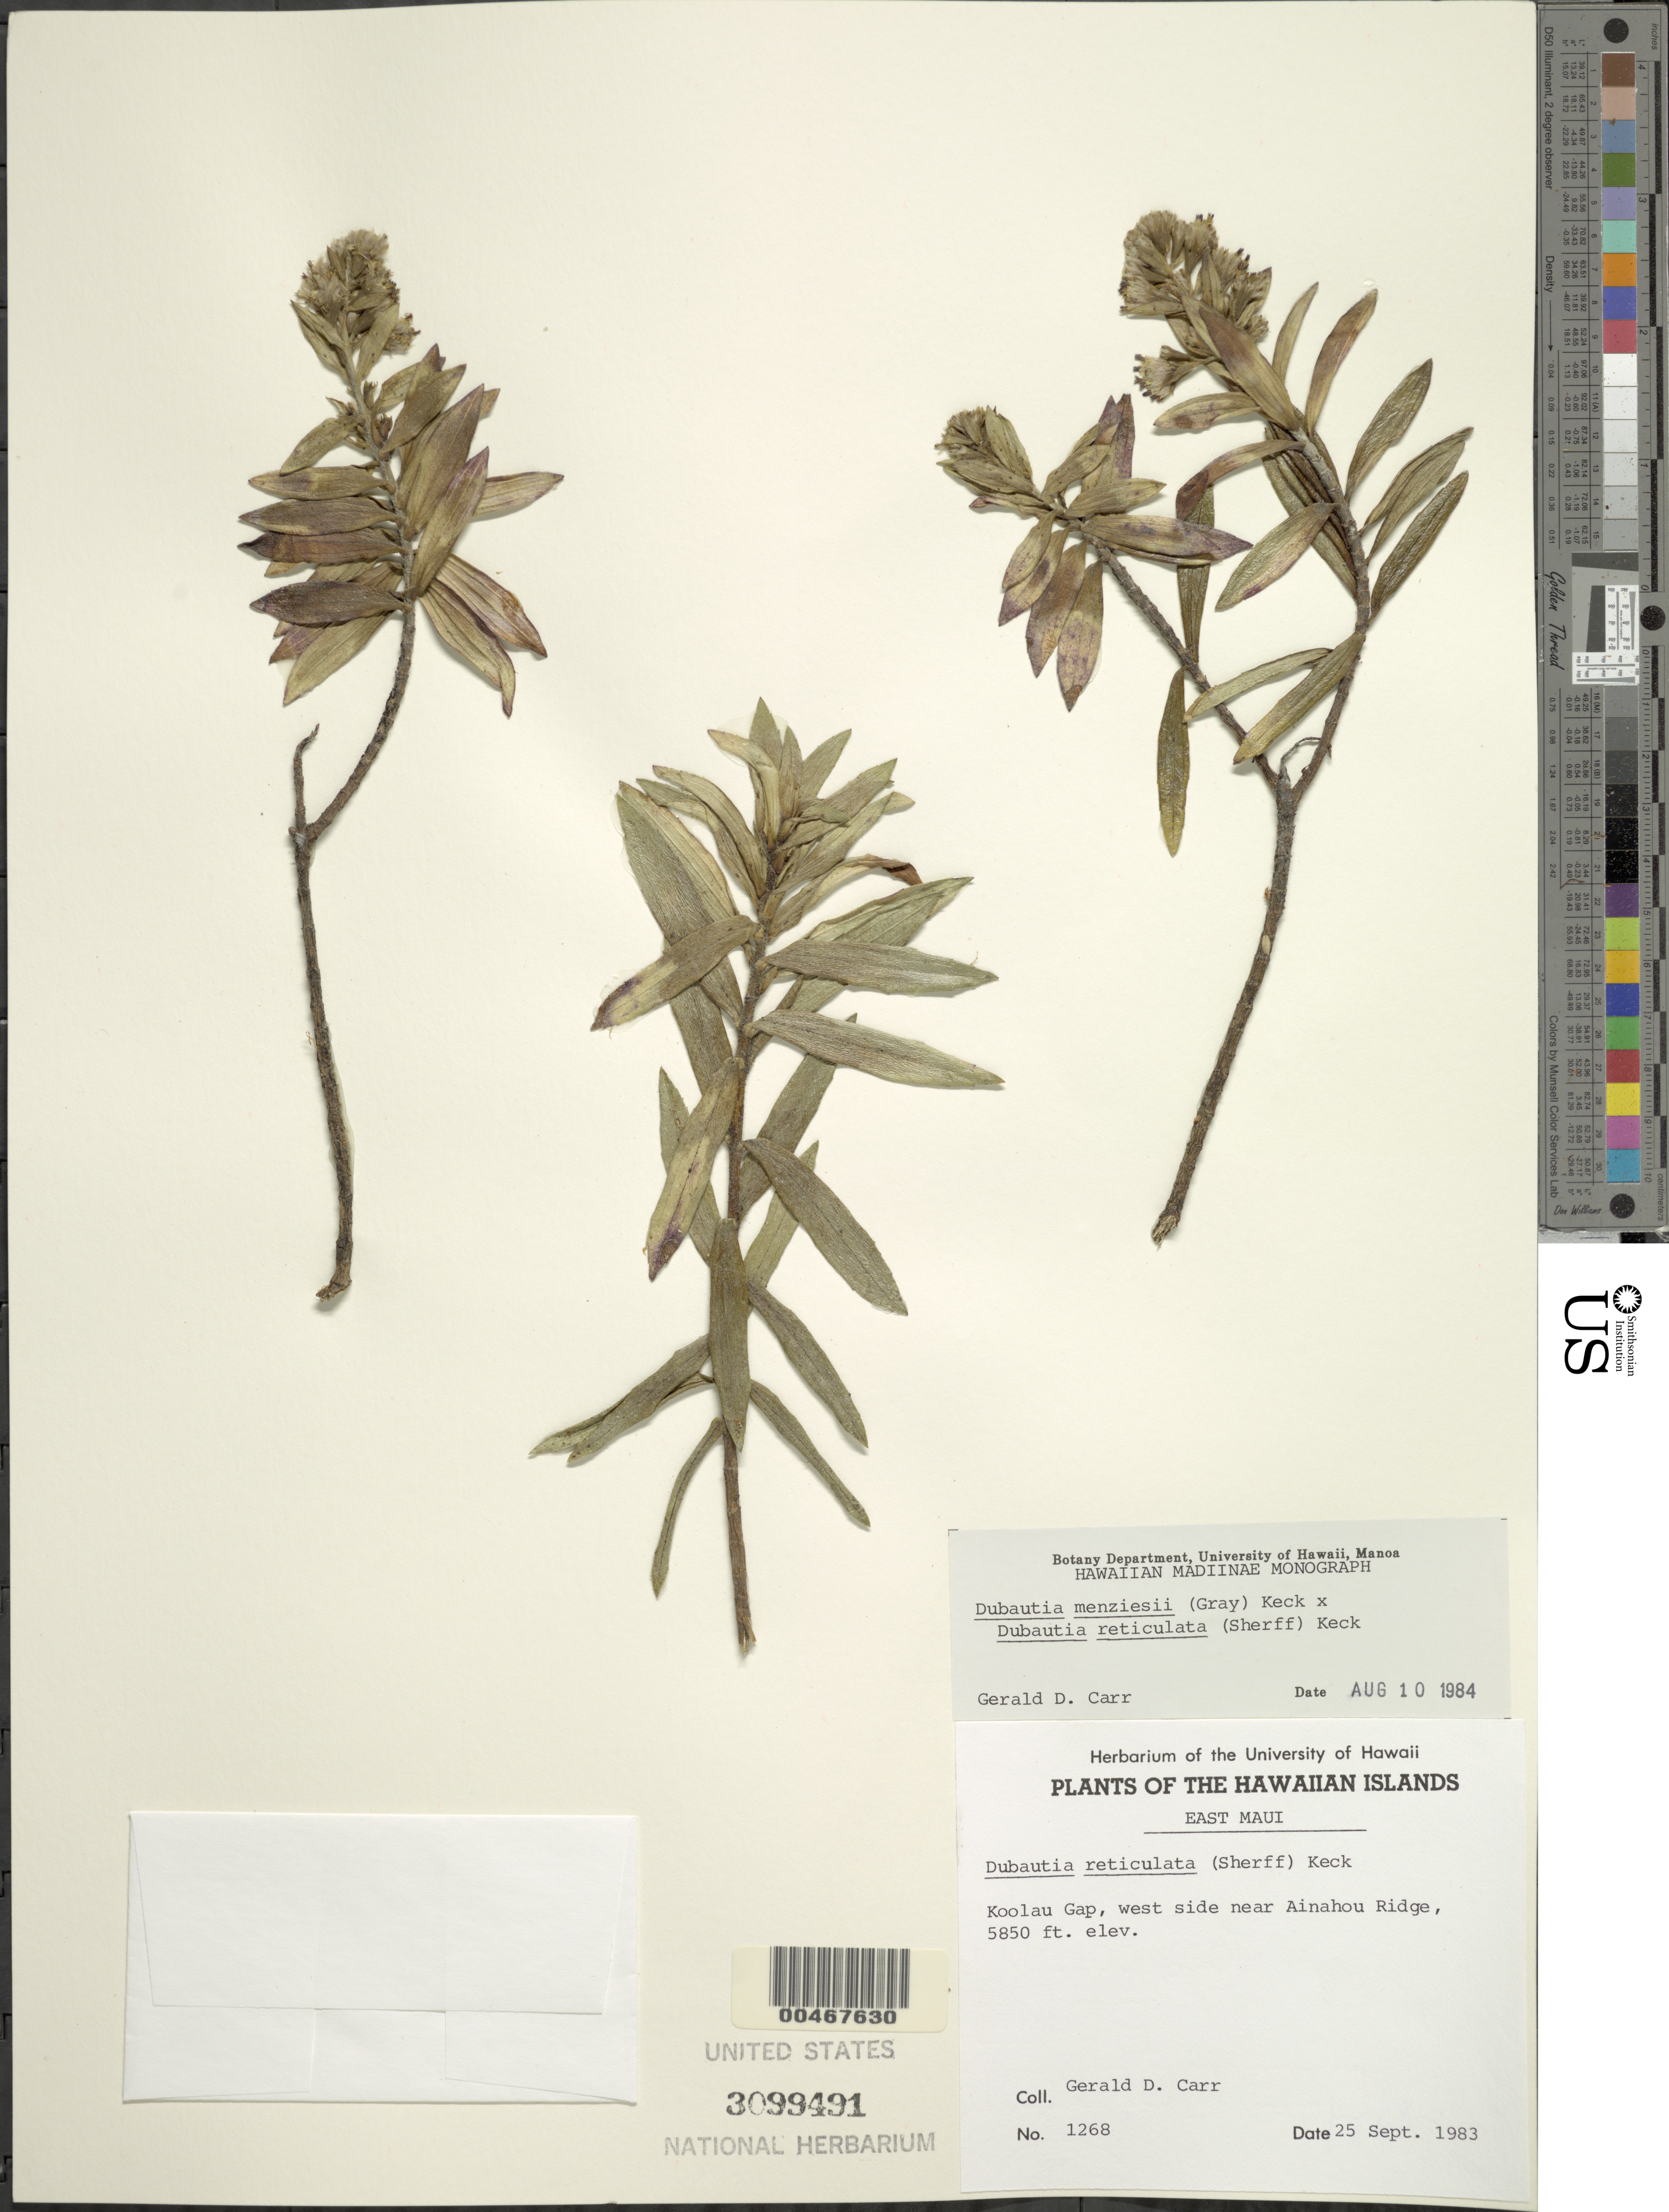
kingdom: Plantae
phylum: Tracheophyta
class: Magnoliopsida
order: Asterales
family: Asteraceae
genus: Dubautia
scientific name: Dubautia menziesii x D. scabra (DC.) D.D. Keck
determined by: Carr, G. D.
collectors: G. D. Carr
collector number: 1268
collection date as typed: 25 Sep 1983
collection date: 1983-09-25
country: United States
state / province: Hawaii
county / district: Maui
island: Maui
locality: Koolau Gap, W side near Ainahou Ridge, E Maui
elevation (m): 1783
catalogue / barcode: US 3099491